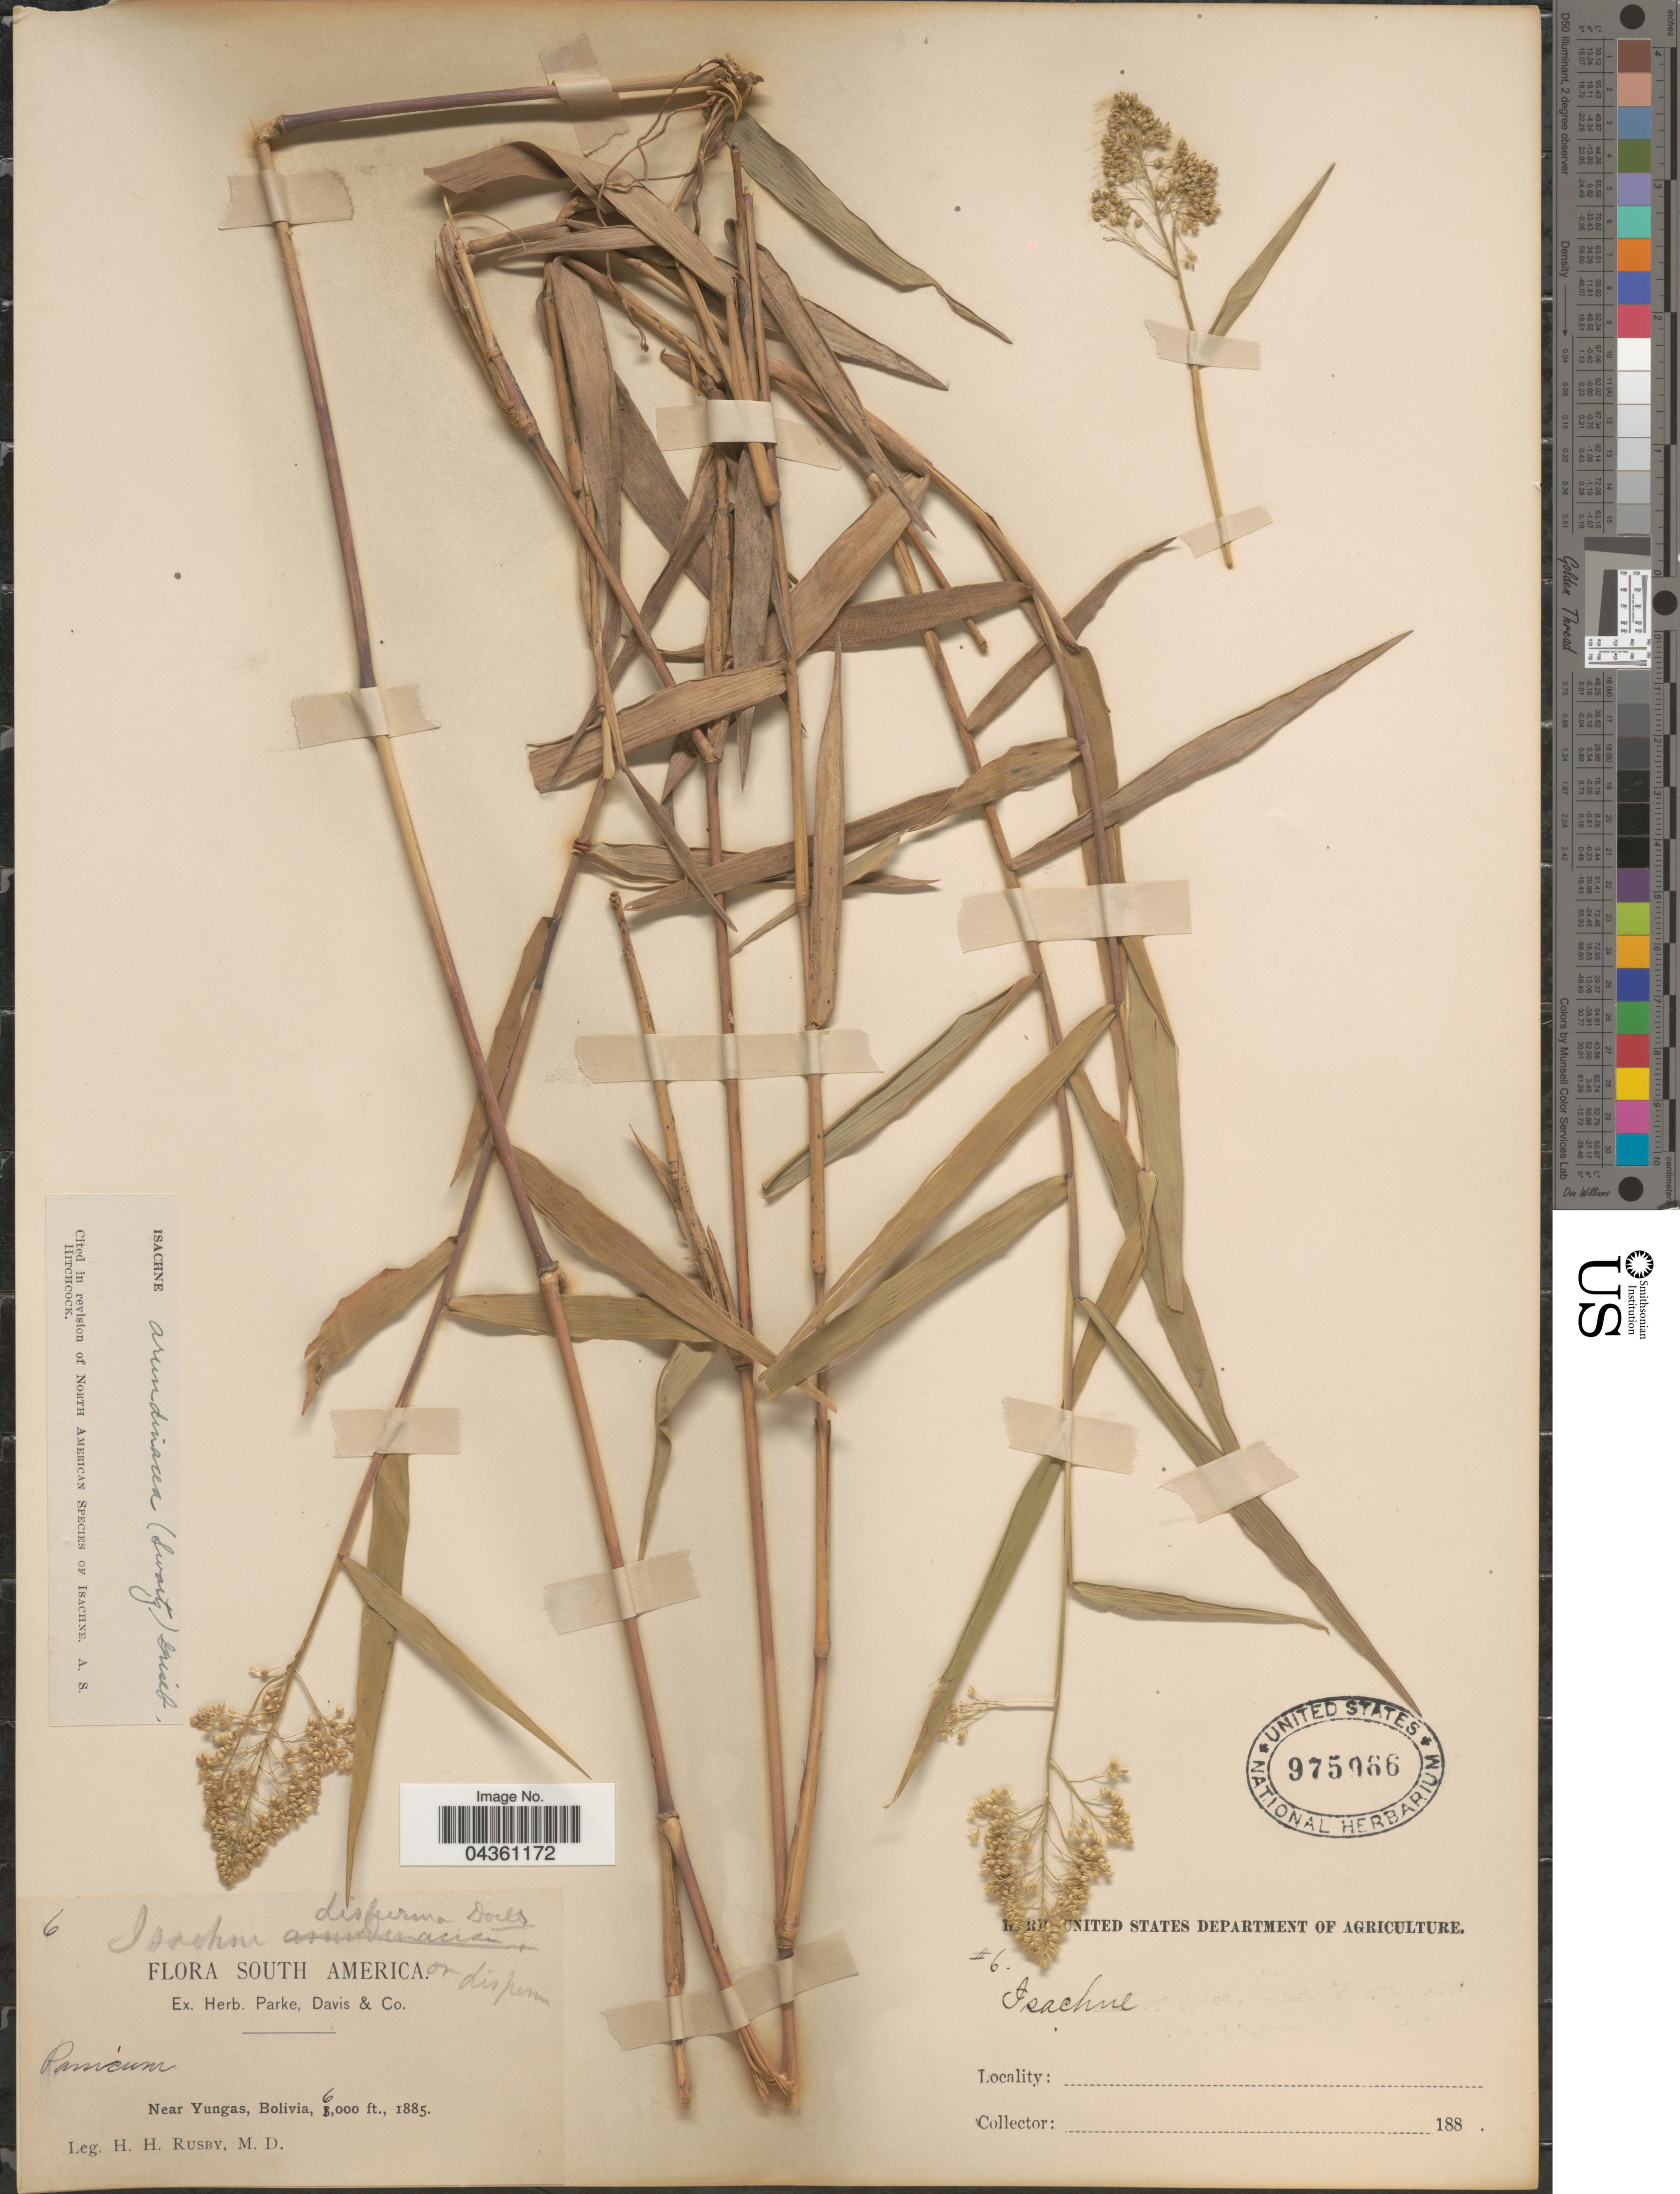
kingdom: Plantae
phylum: Tracheophyta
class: Liliopsida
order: Poales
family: Poaceae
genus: Isachne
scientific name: Isachne arundinacea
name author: (Sw.) Griseb.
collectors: H. H. Rusby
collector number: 6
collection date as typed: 1885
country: Bolivia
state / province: La Paz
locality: Near Yungas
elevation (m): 1829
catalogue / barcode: US 975066